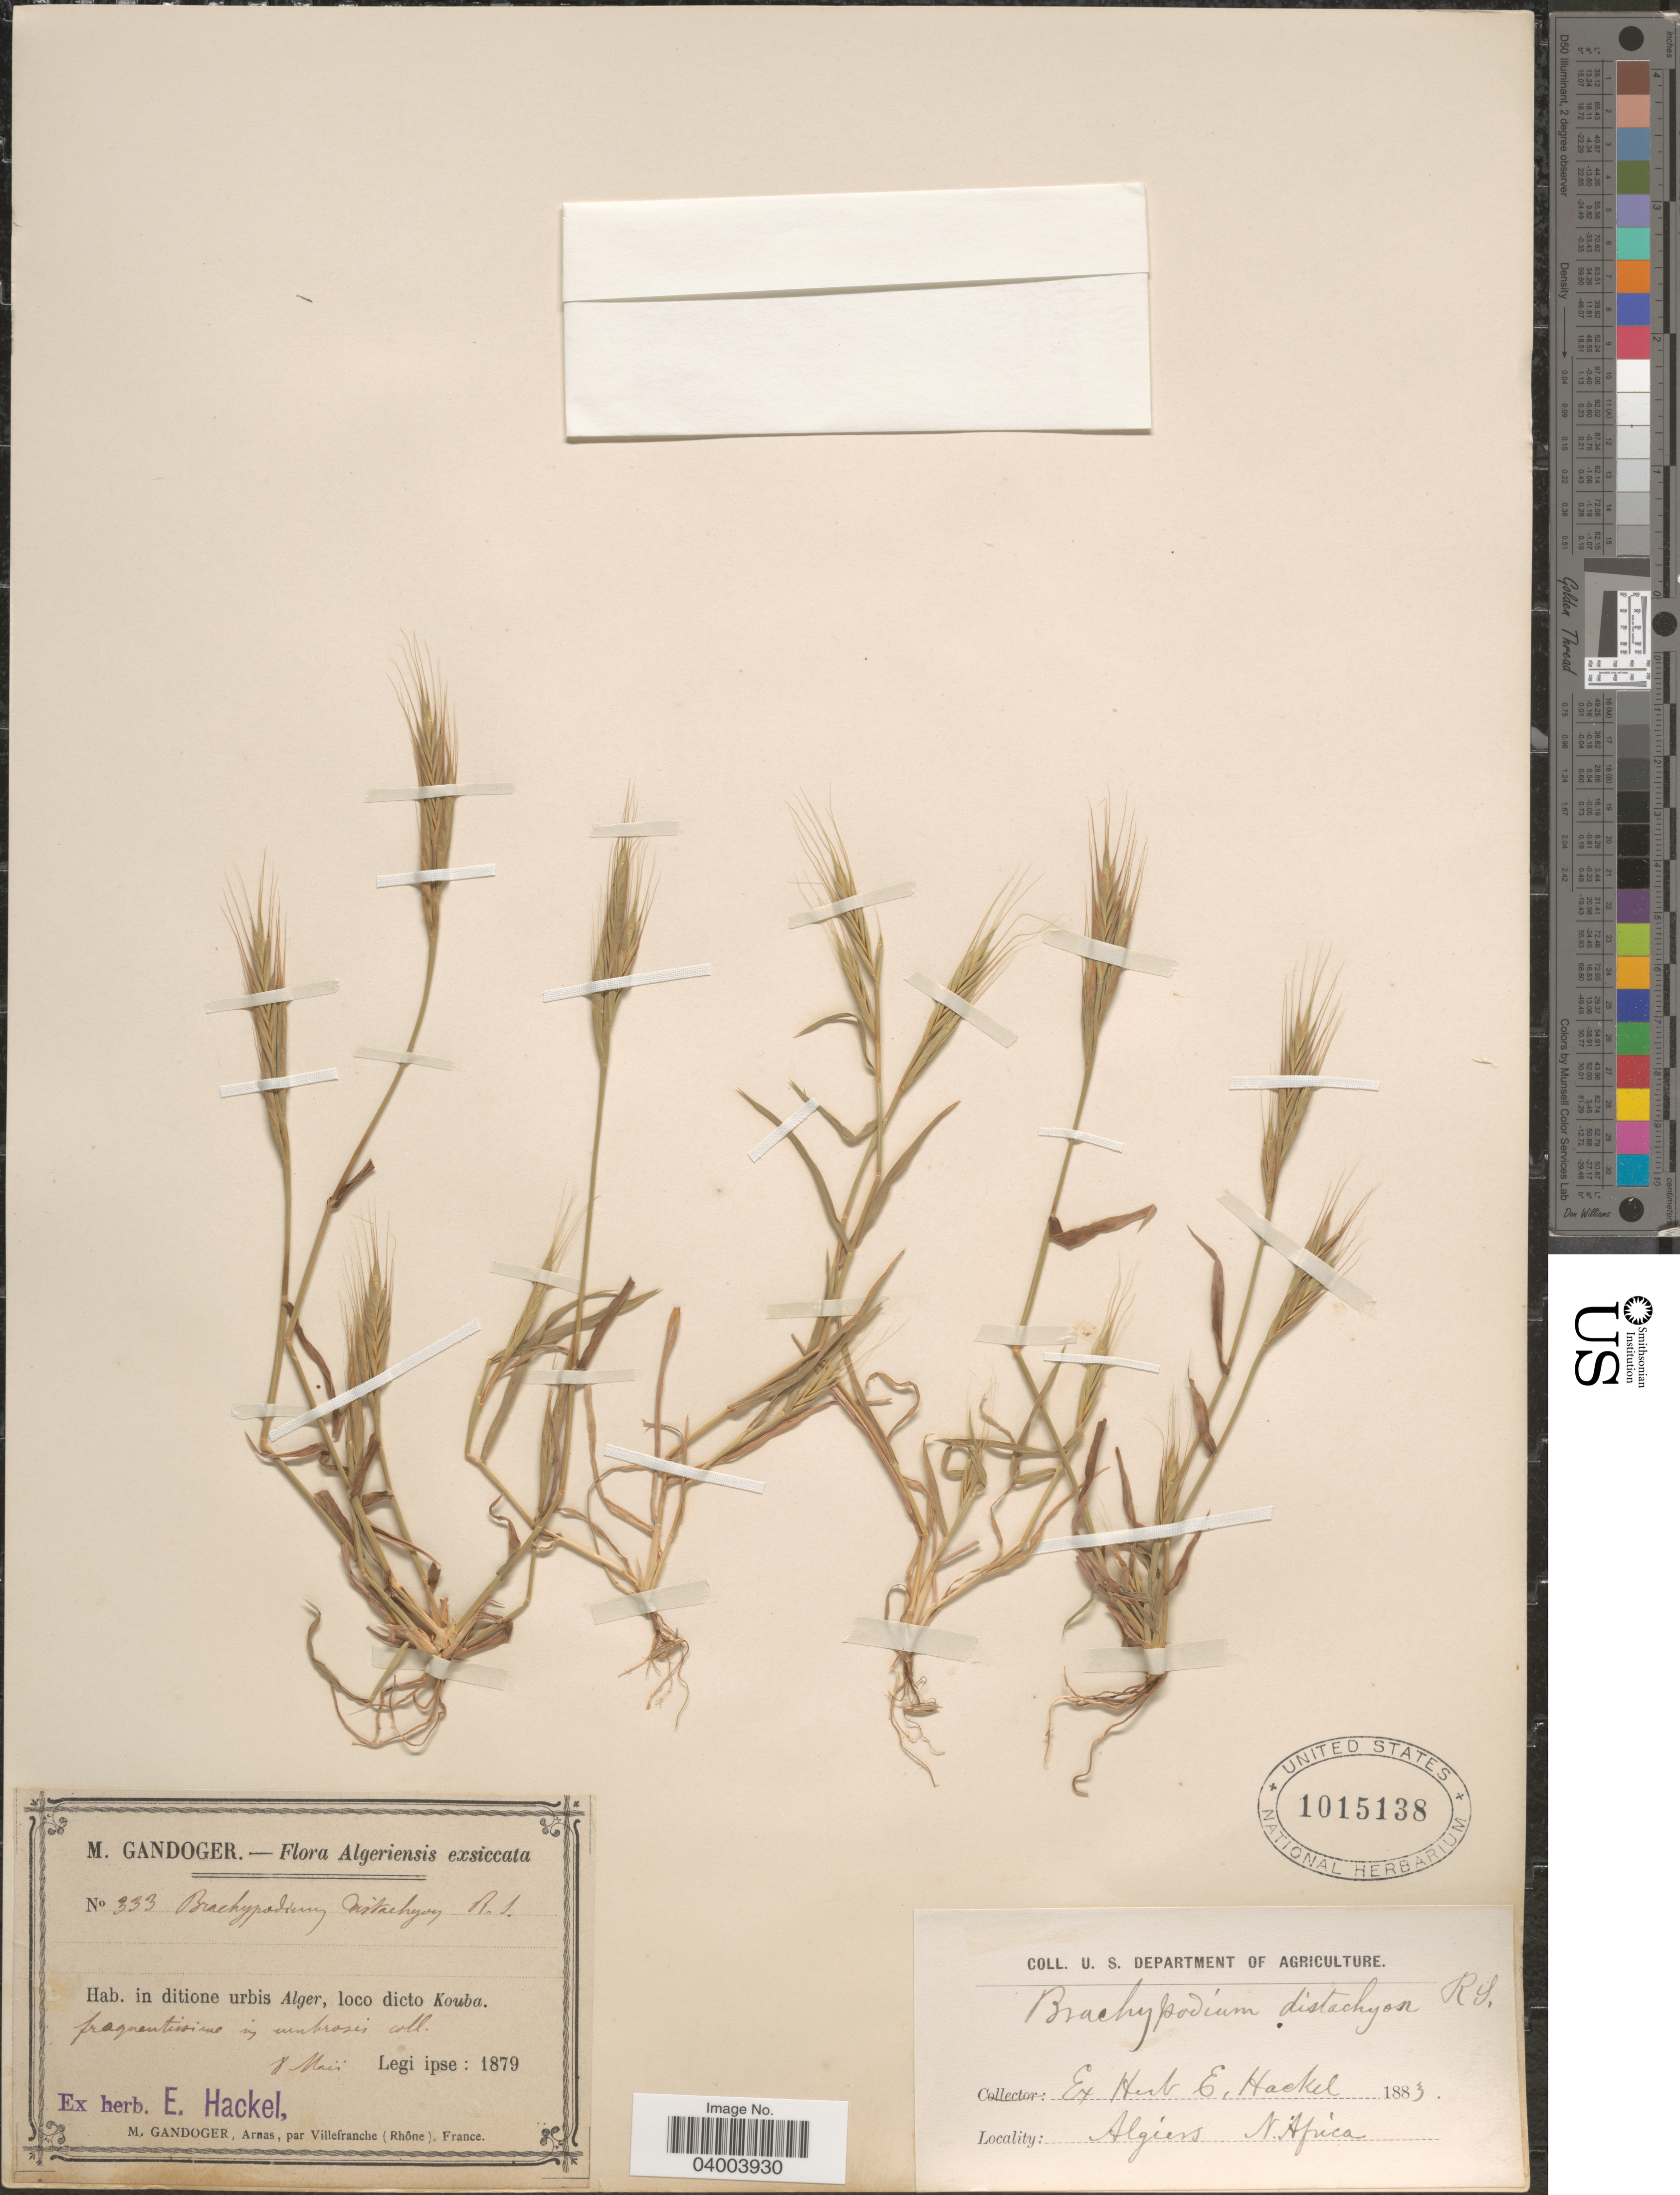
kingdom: Plantae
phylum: Tracheophyta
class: Liliopsida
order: Poales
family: Poaceae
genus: Brachypodium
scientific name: Brachypodium distachyon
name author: (L.) P. Beauv.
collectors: M. Gandoger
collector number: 333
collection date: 1879-05-08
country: Algeria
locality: Algeriensis. In ditione urbis Alger, loco dicto Kouba. Algiers. N. Africa.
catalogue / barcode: US 1015138